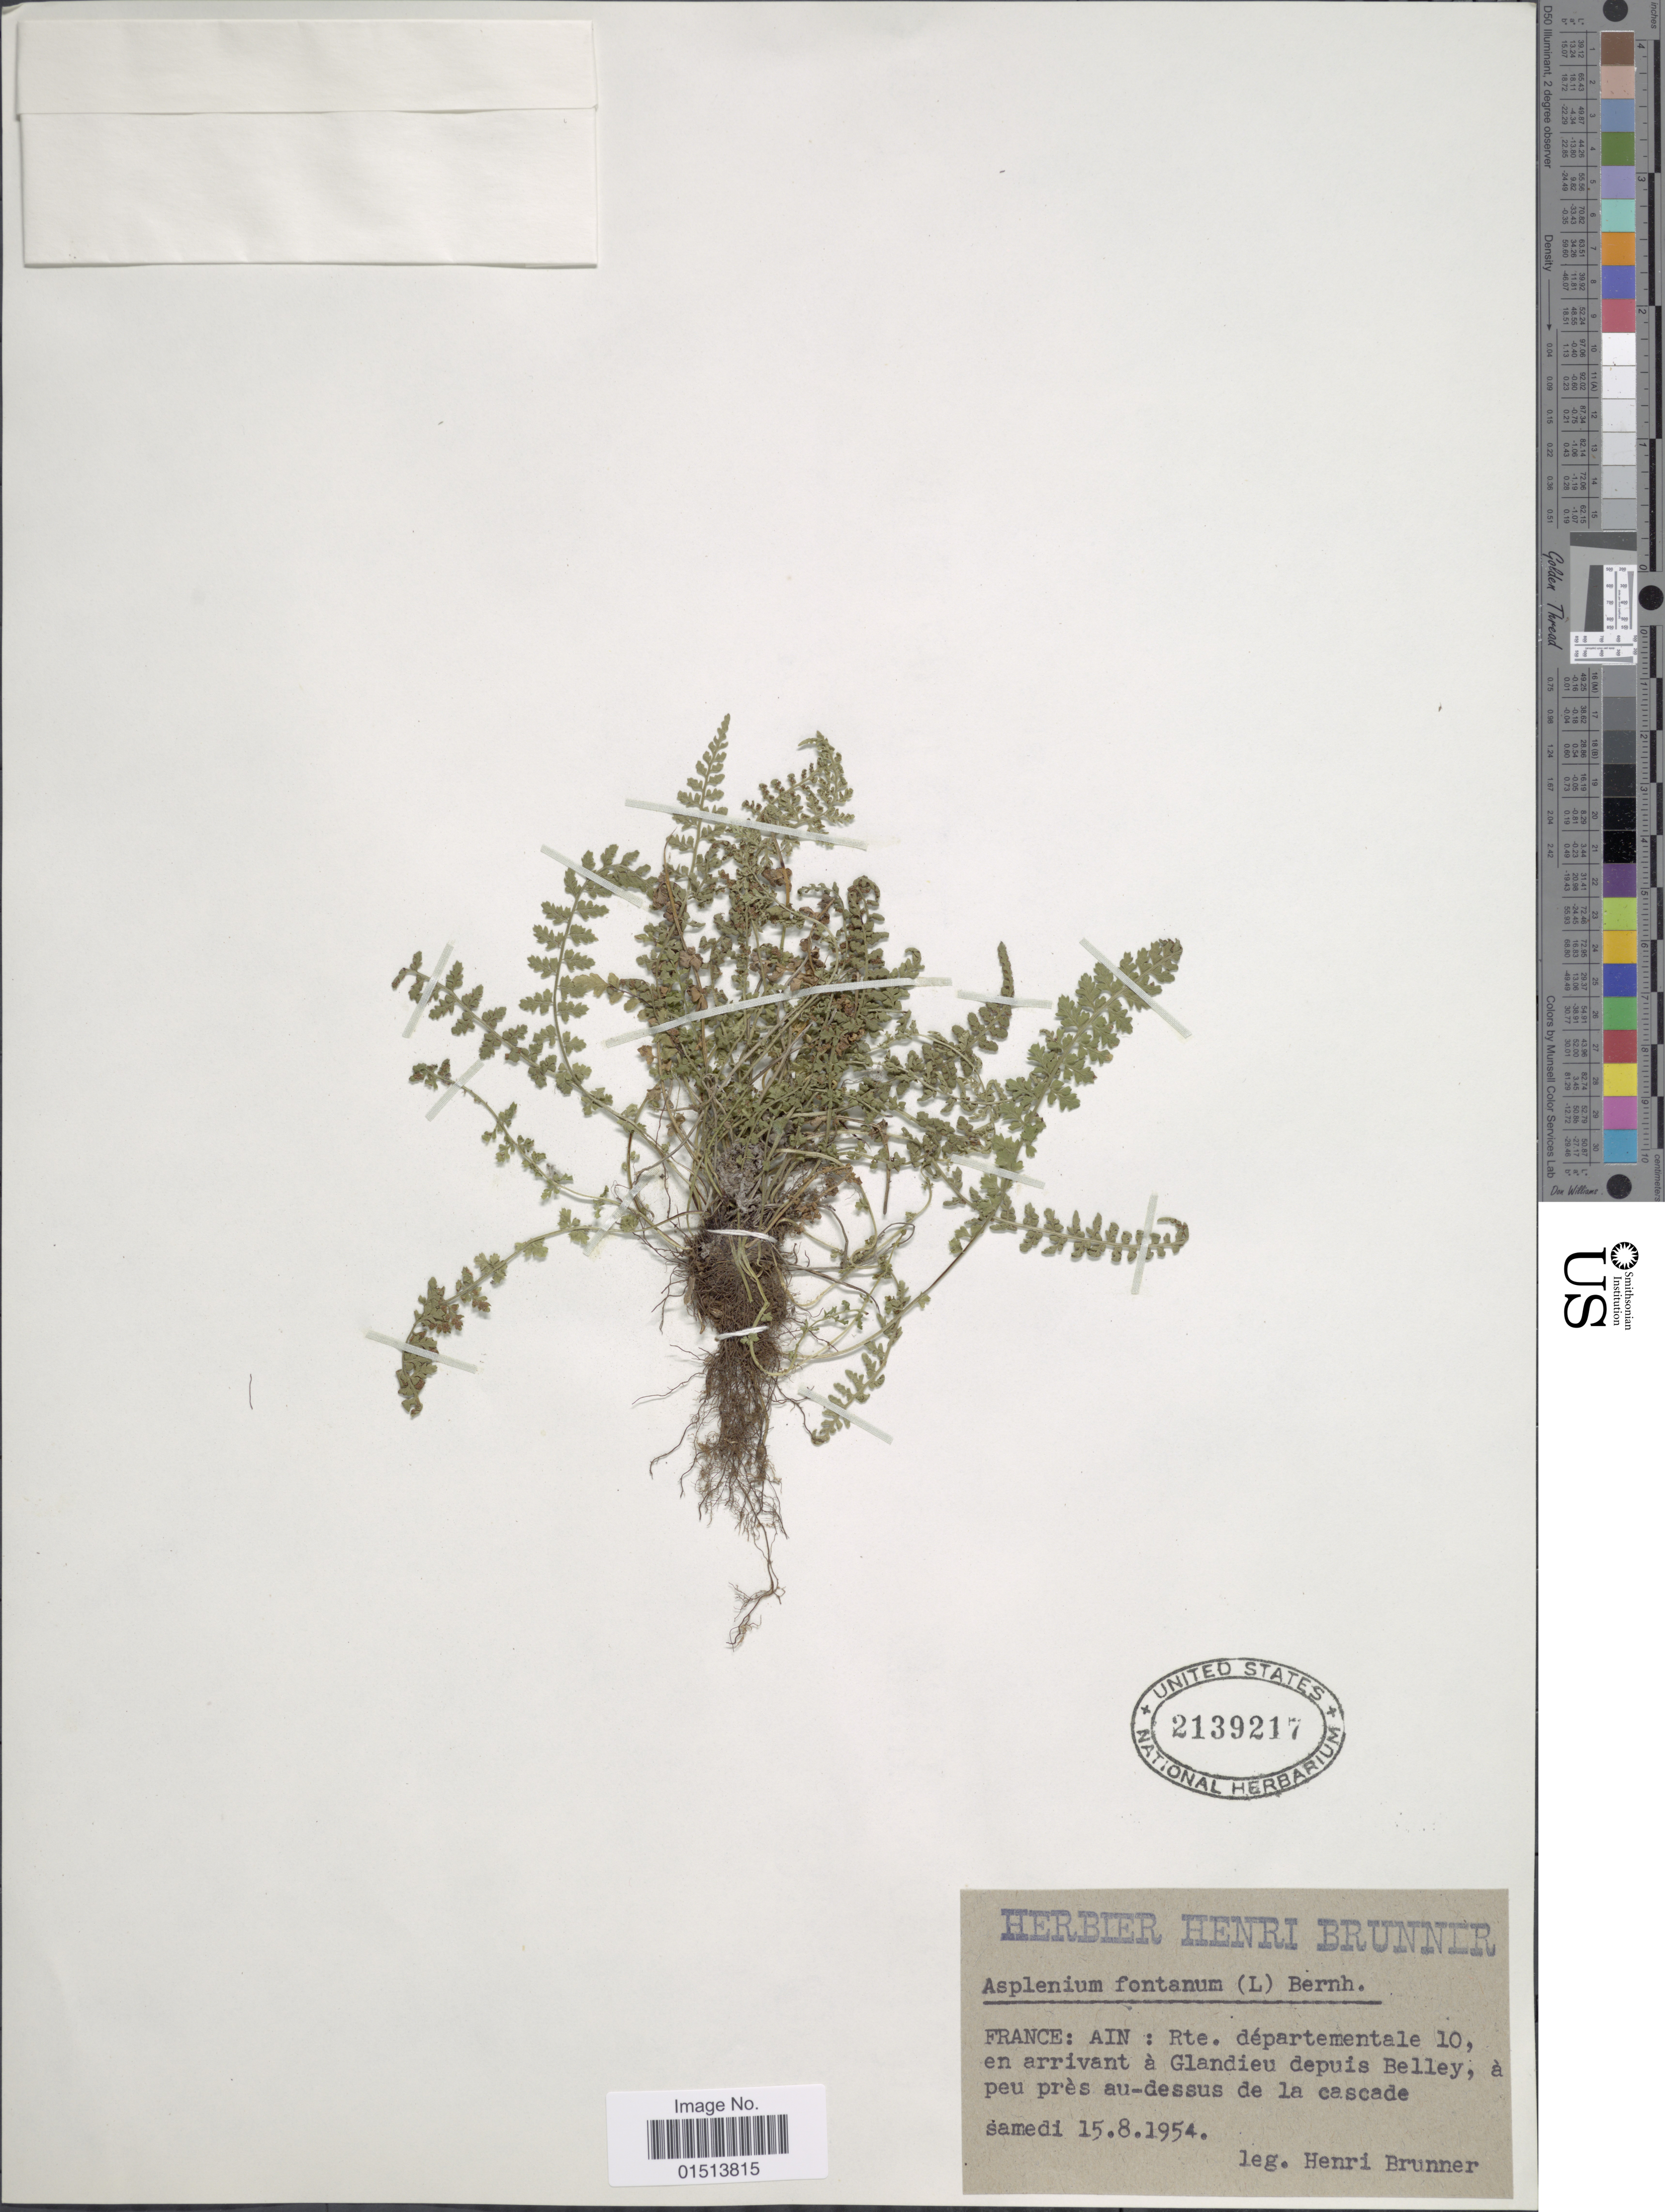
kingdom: Plantae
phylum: Tracheophyta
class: Polypodiopsida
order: Polypodiales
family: Aspleniaceae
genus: Asplenium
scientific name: Asplenium fontanum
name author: (L.) Bernh.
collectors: H. Brunner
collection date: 1954-08-15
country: France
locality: Ain: Rte. départmementale 10, en arrivant a Glandieu depuis Belley, a peu pres au-dessus de la cascade samedi.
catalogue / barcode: US 2139217